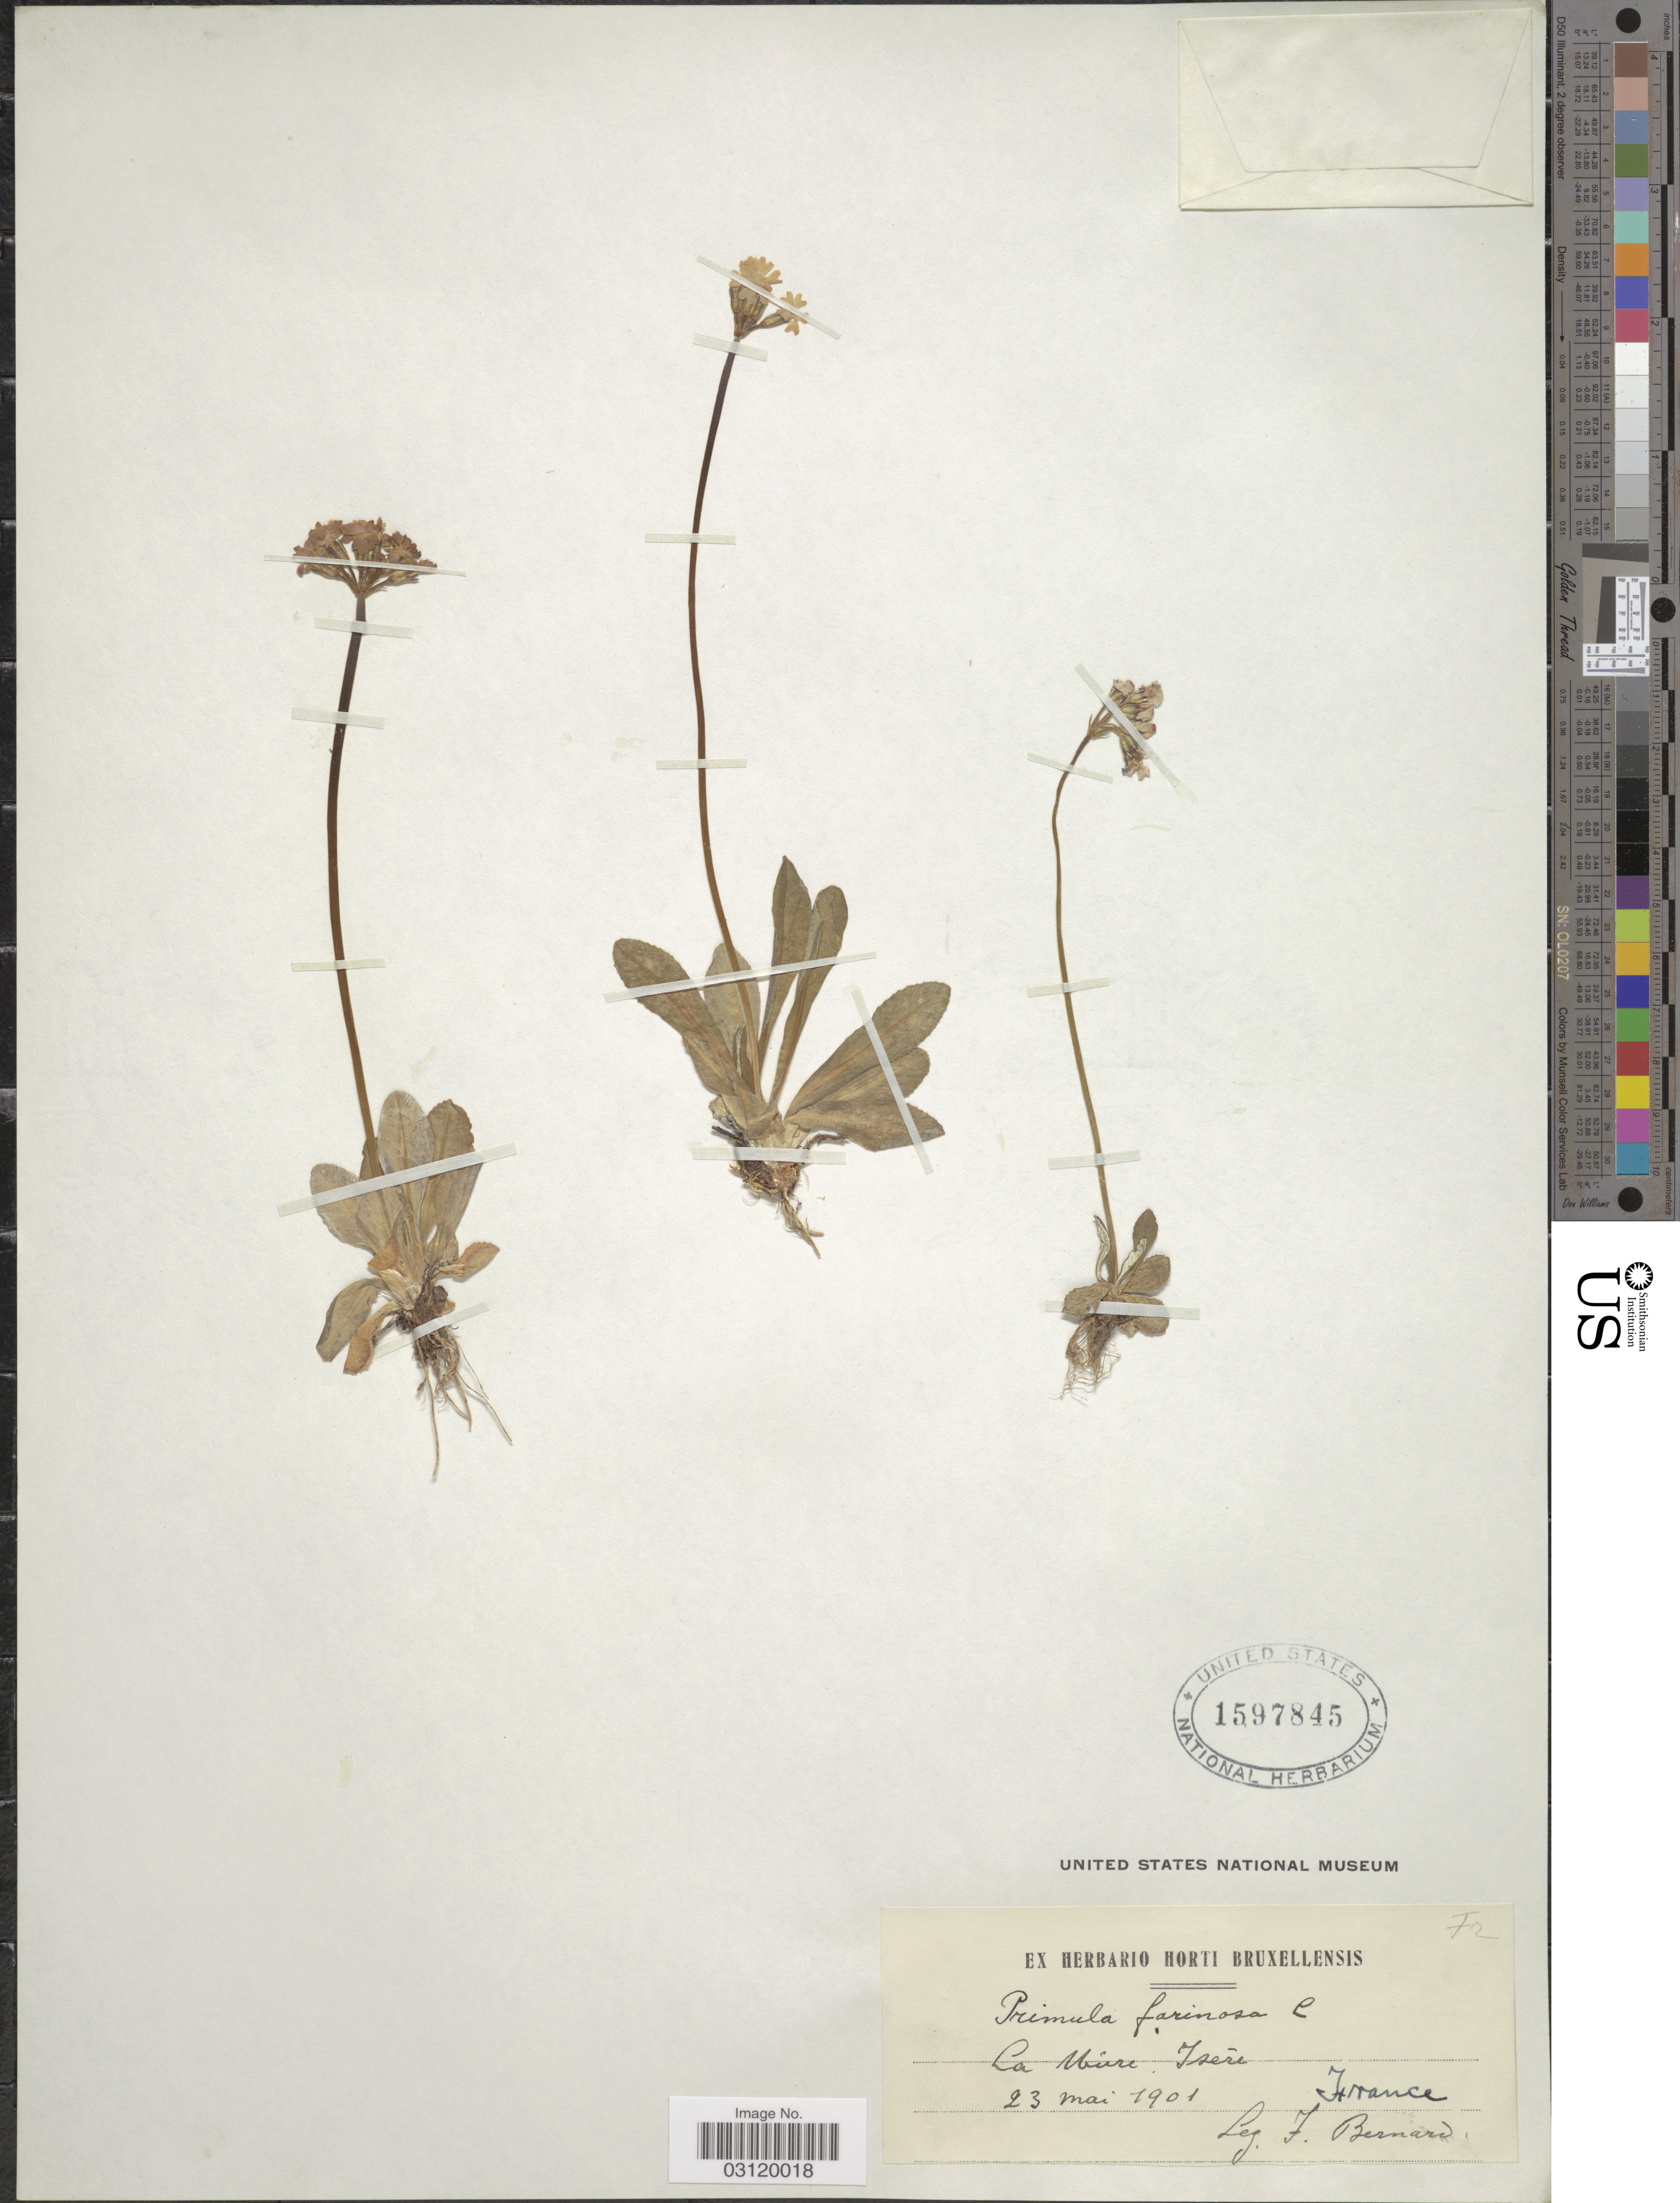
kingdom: Plantae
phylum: Tracheophyta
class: Magnoliopsida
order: Ericales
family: Primulaceae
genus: Primula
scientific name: Primula farinosa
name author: L.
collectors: F. Bernard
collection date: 1901-05-23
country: France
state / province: Auvergne-Rhône-Alpes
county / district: Isère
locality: La Mure. Isére.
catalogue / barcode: US 1597845